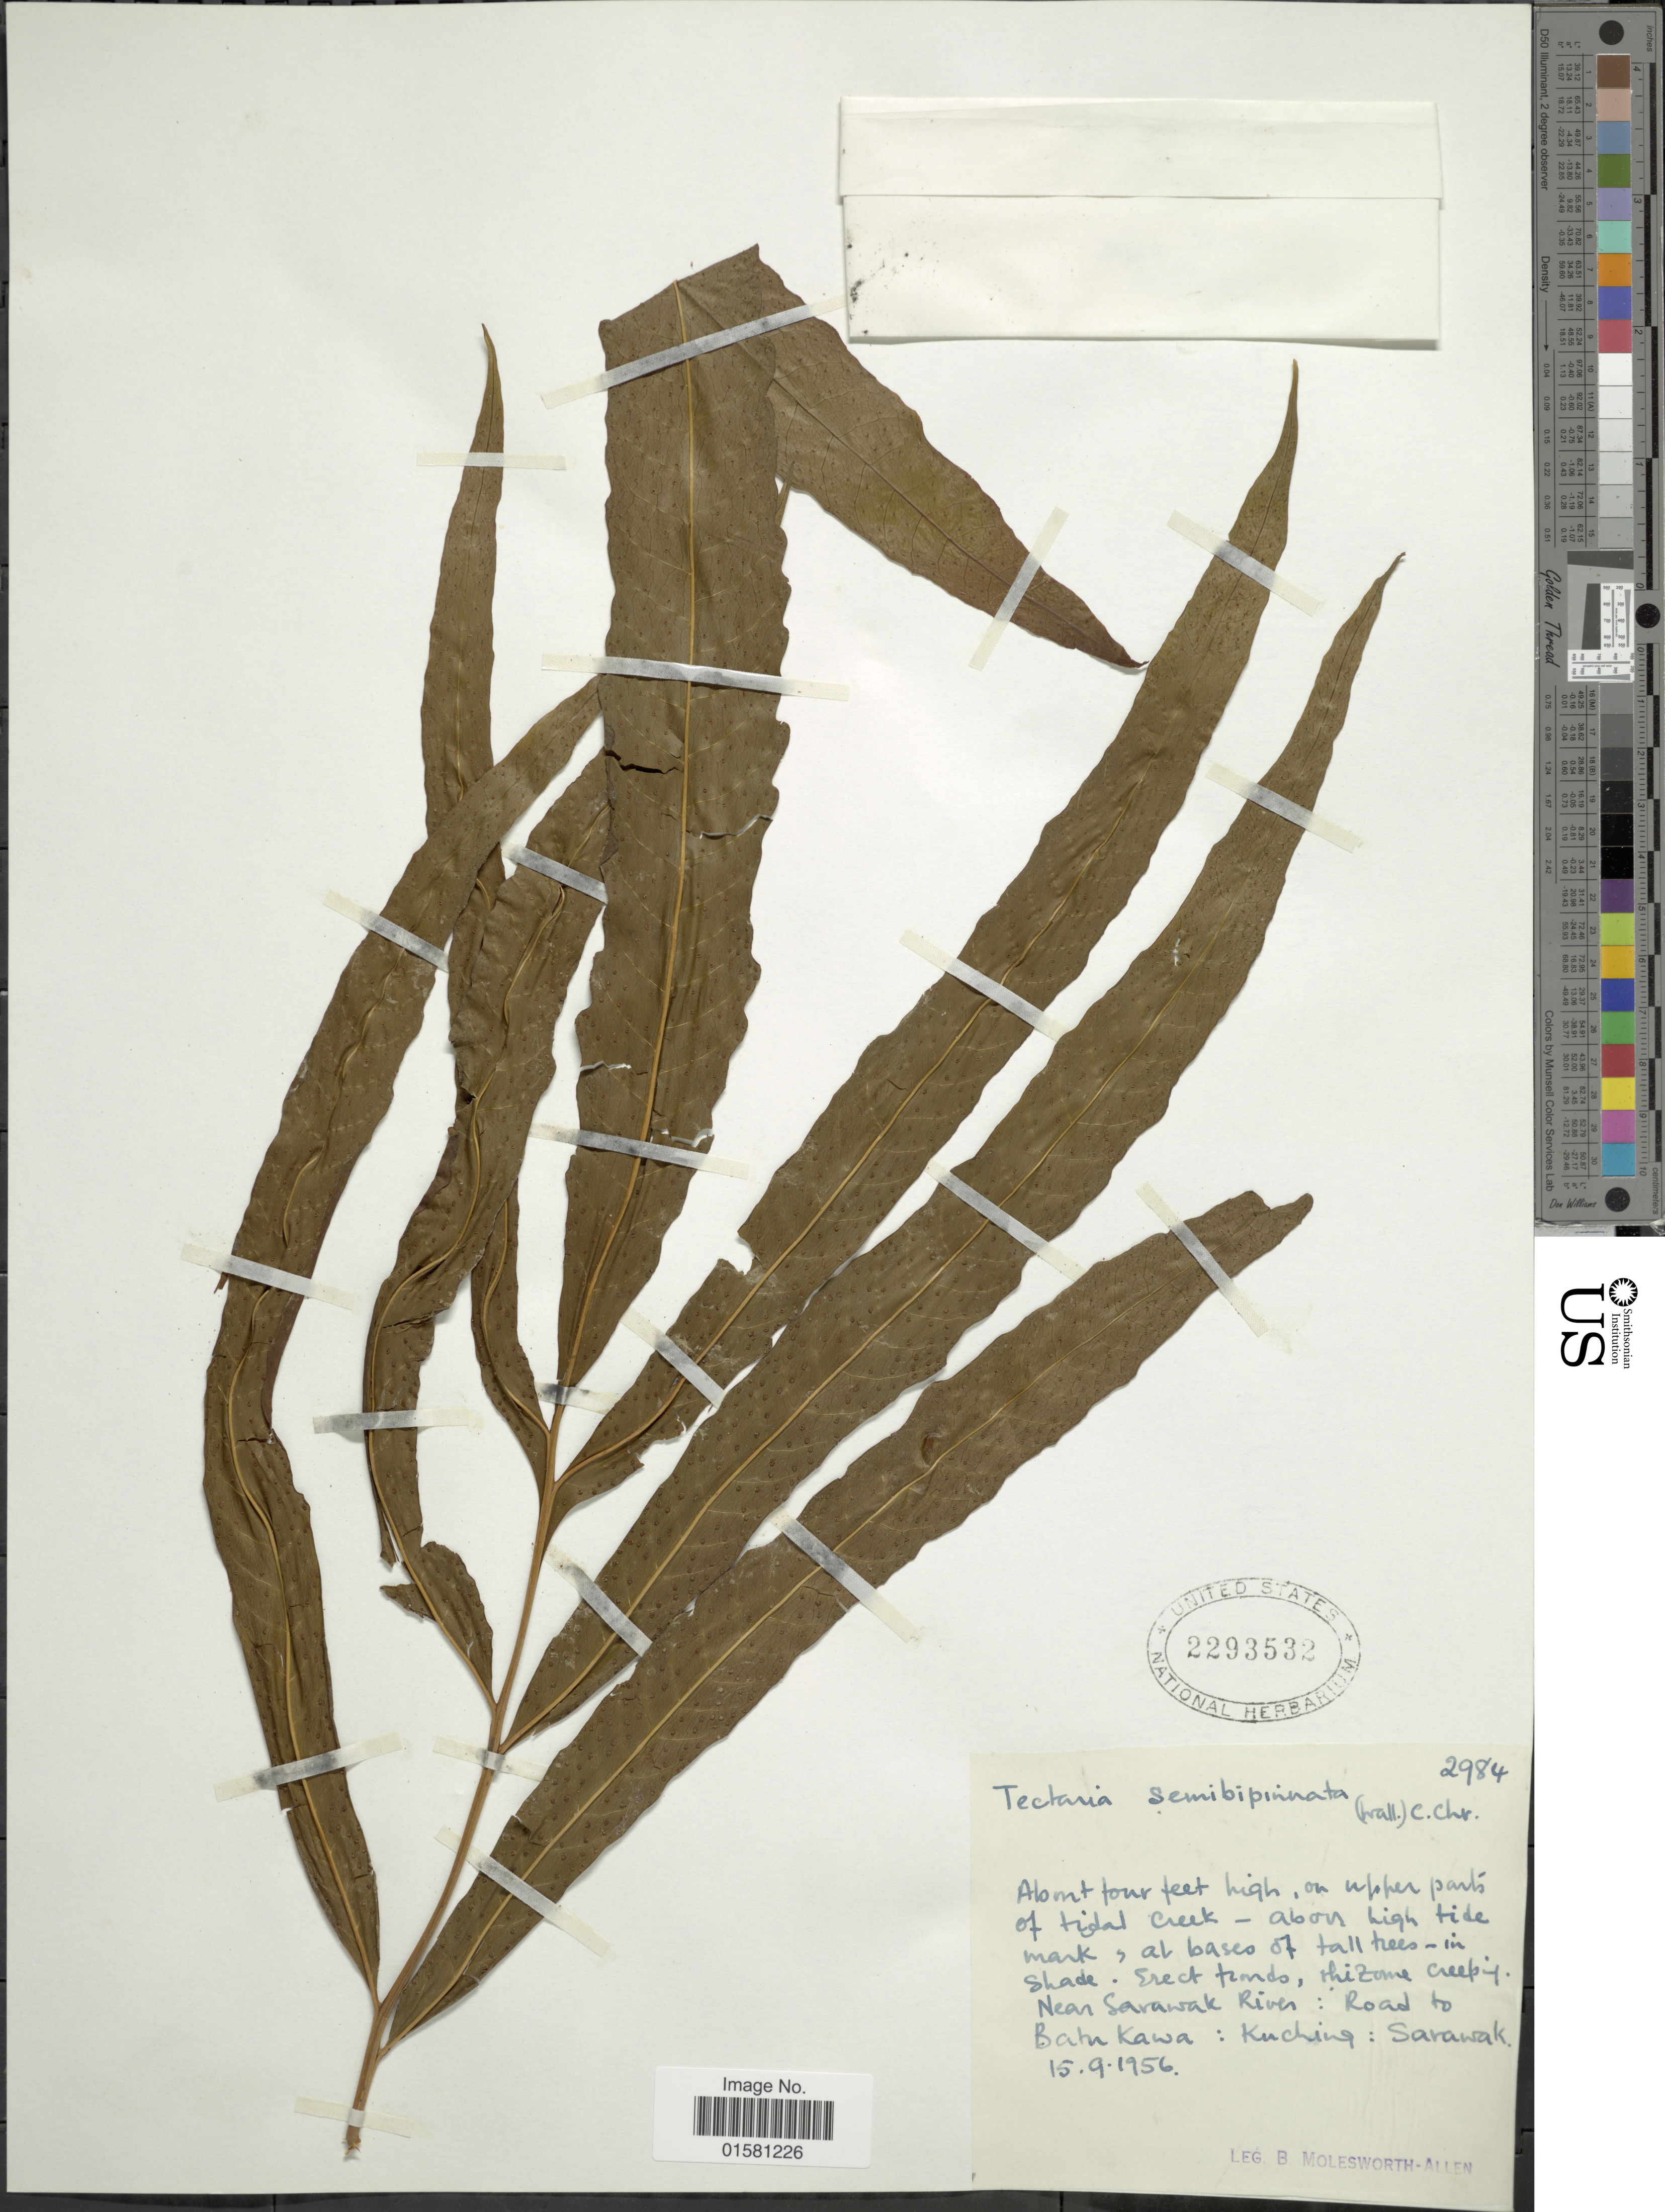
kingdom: Plantae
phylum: Tracheophyta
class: Polypodiopsida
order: Polypodiales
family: Tectariaceae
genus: Tectaria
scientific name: Tectaria semibipinnata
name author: (Hook.) Copel.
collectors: B. E. G. Molesworth-Allen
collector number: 2984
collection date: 1956-09-15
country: Malaysia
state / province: Sarawak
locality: Near Sarawak River: Road to Batukawa: Kuching: Sarawak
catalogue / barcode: US 2293532